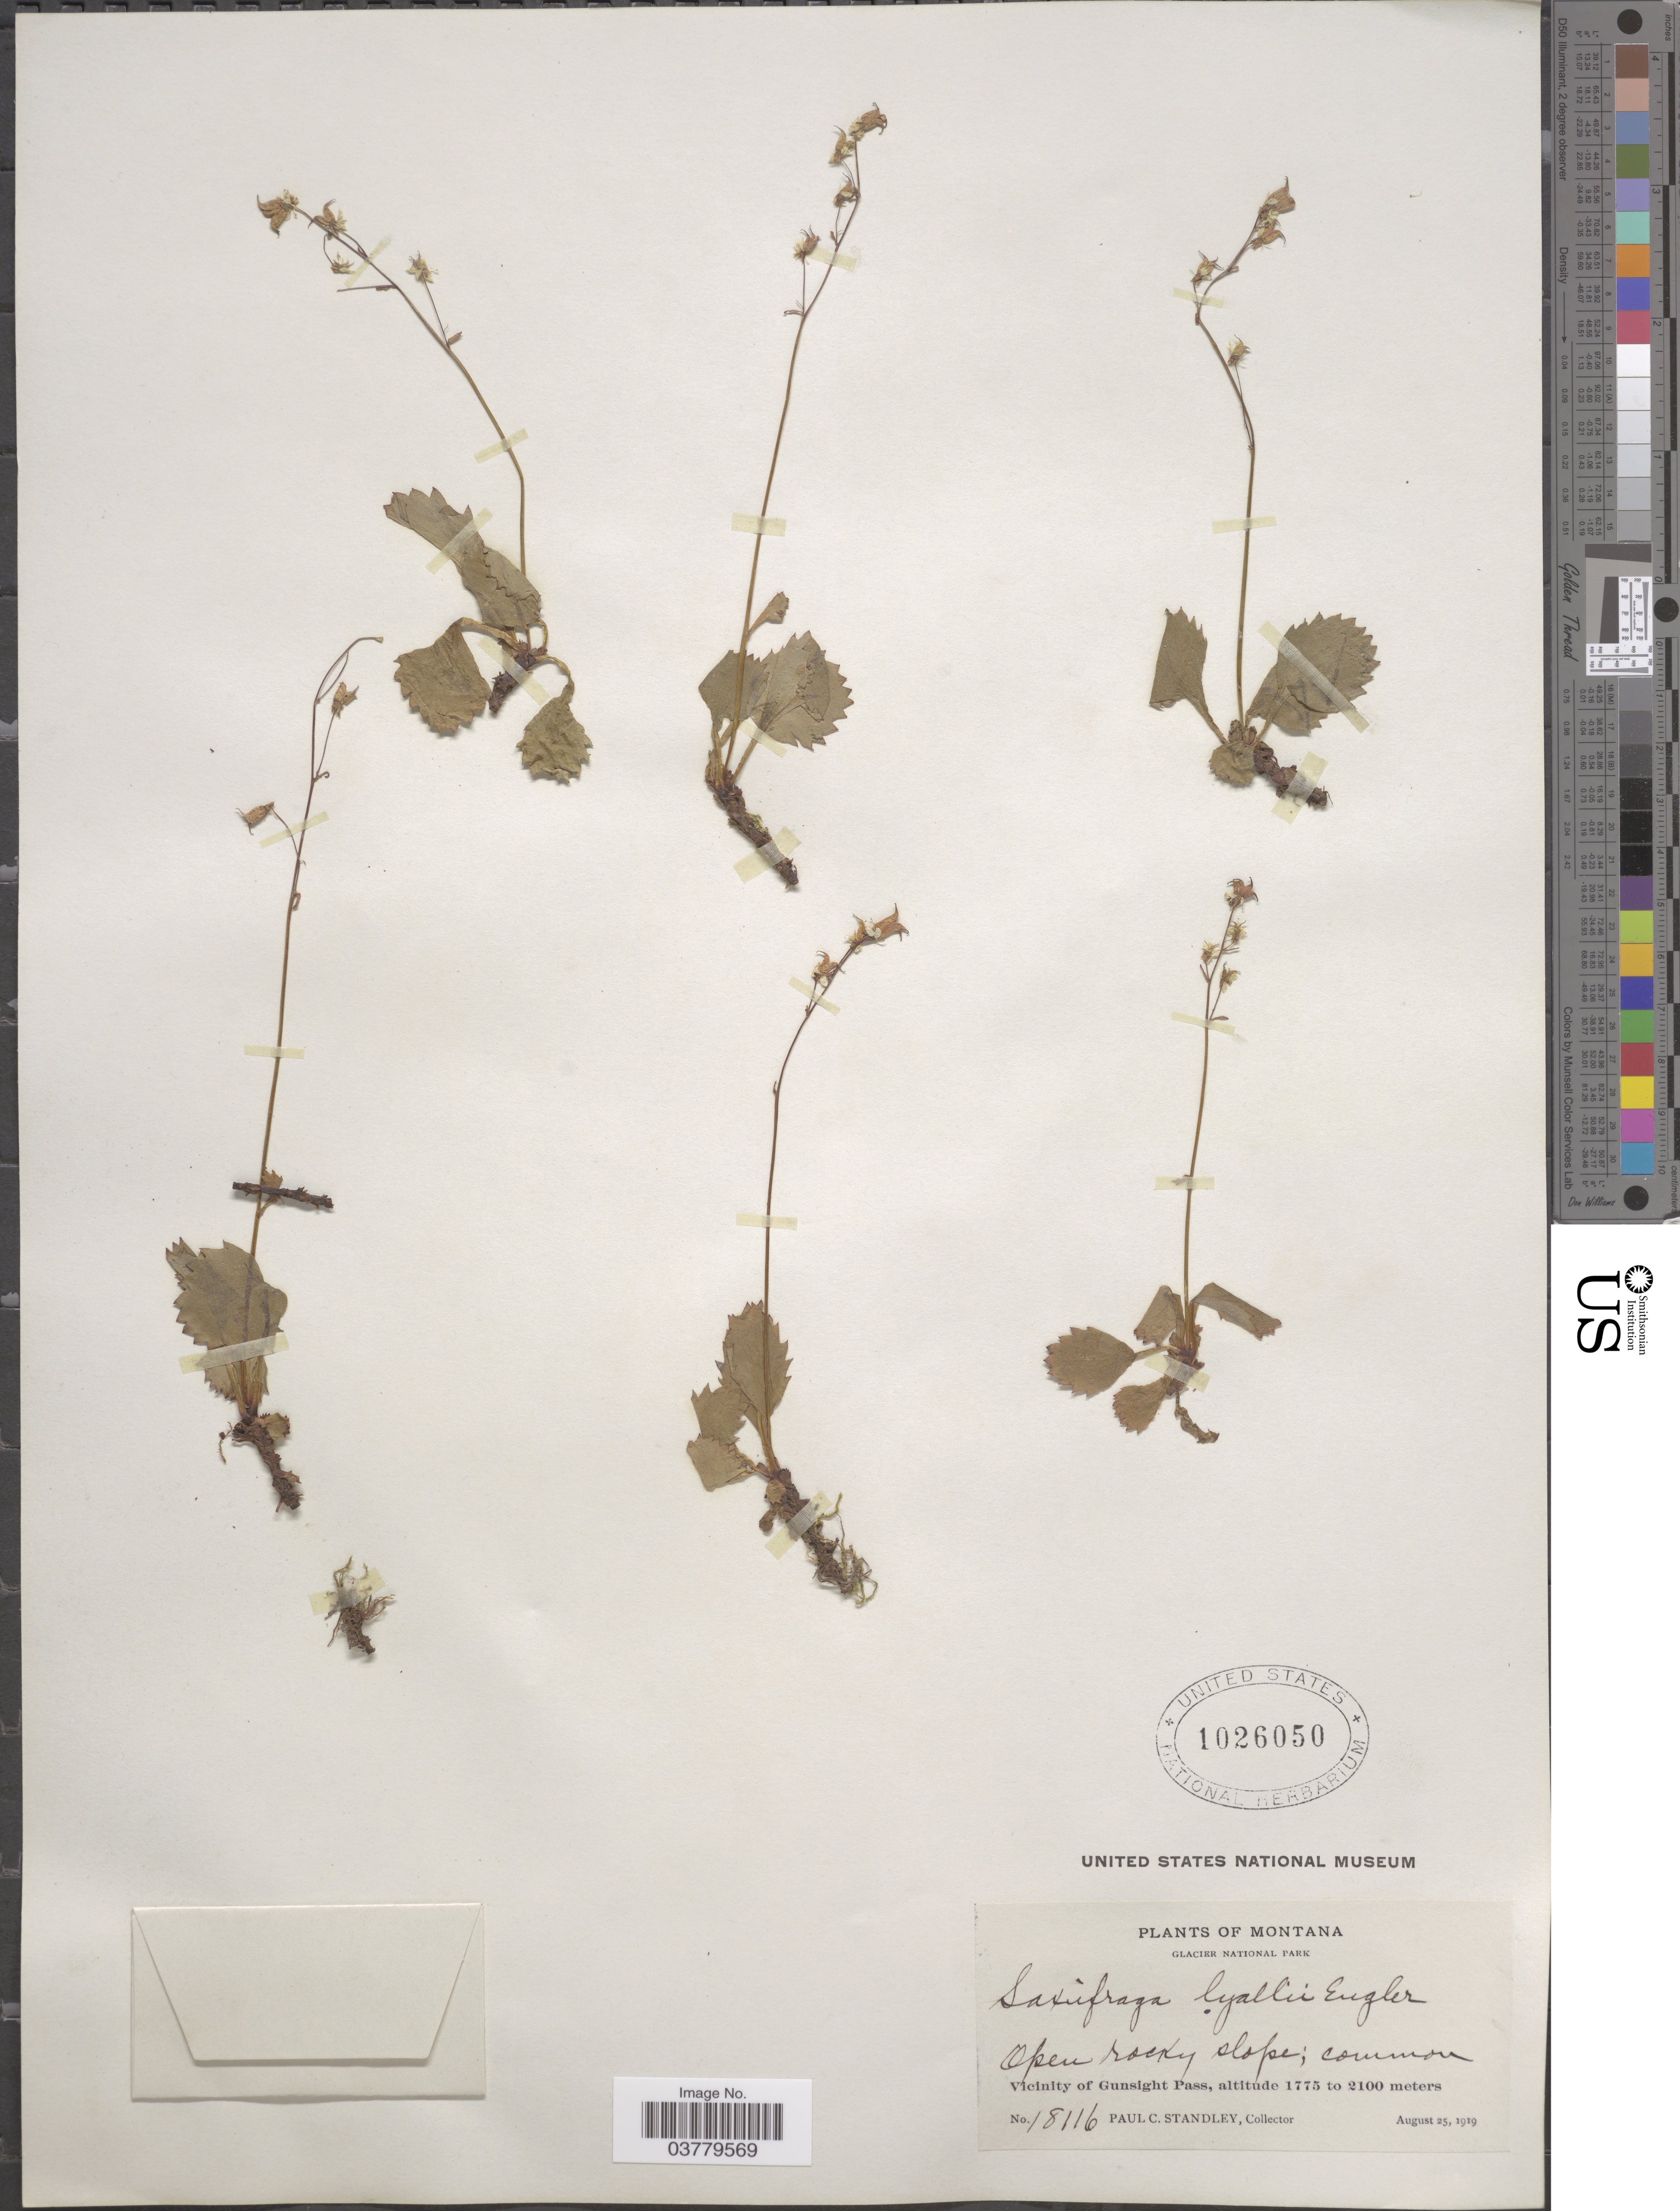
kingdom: Plantae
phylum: Tracheophyta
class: Magnoliopsida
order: Saxifragales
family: Saxifragaceae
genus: Micranthes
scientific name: Micranthes lyalii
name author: (Engl.) Small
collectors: P. C. Standley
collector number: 18116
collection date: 1919-08-25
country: United States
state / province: Montana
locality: Glacier National Park. Vicinity of Gunsight Pass.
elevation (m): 1775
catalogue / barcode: US 1026050